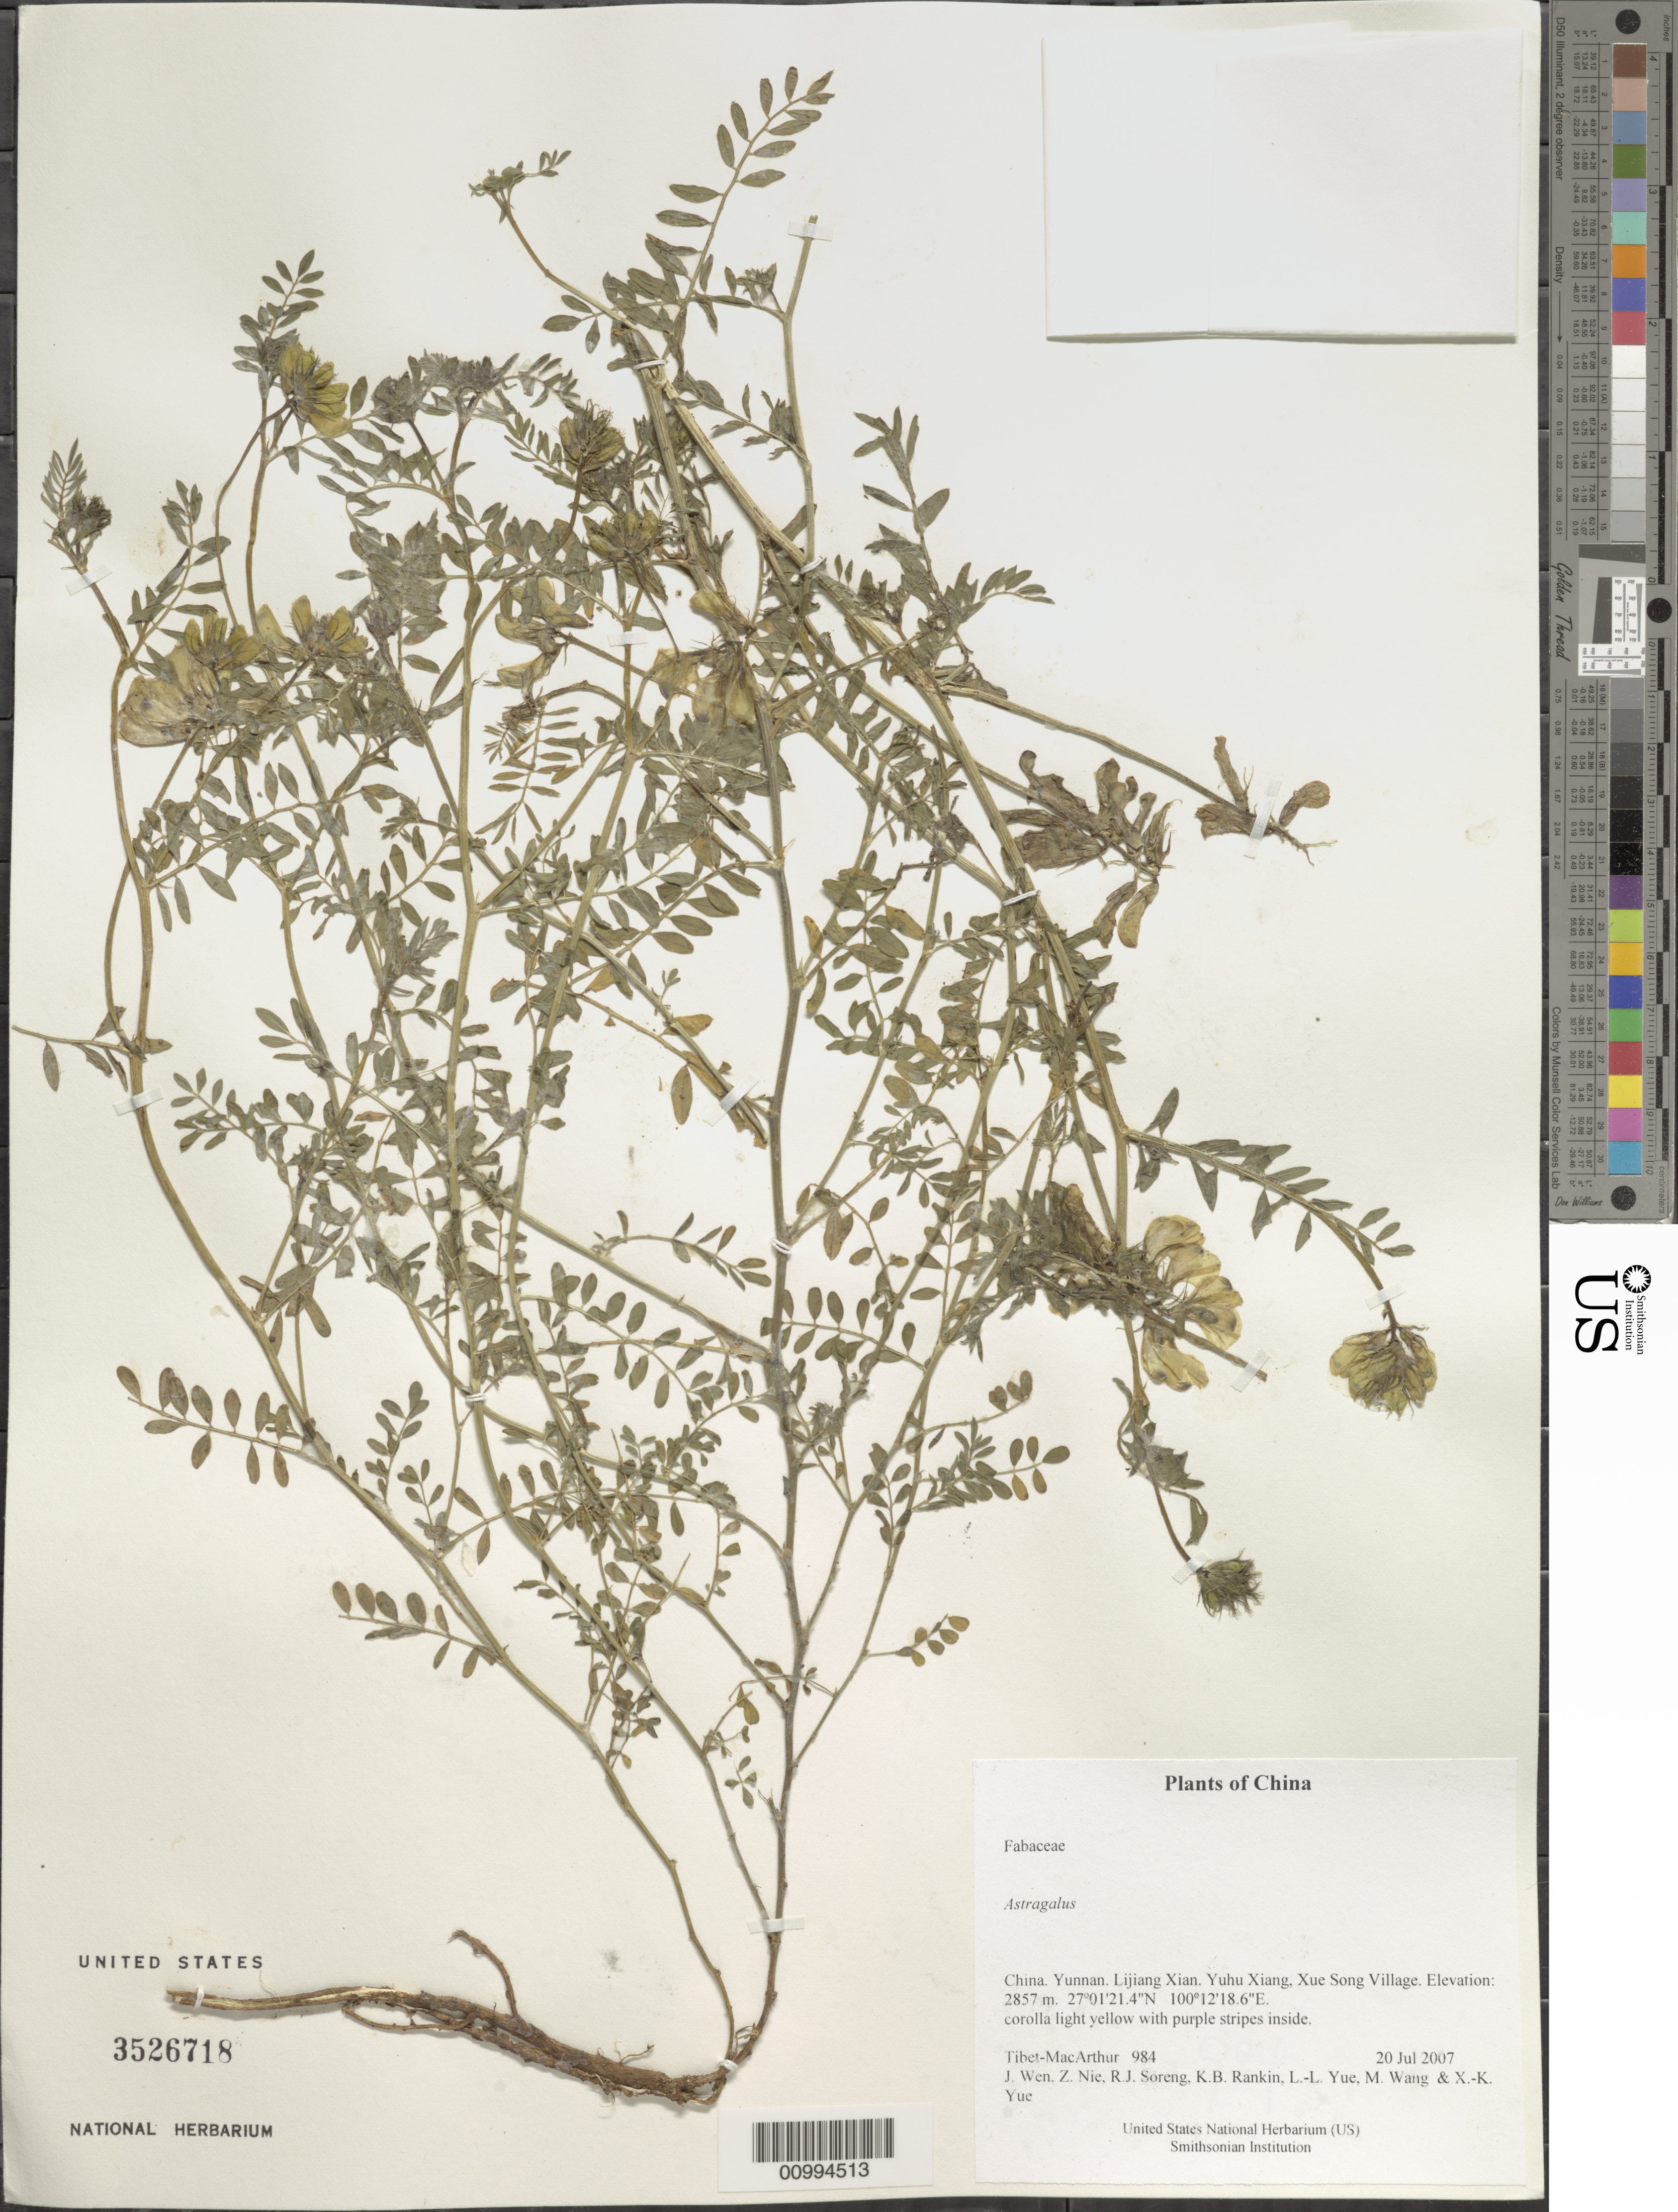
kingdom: Plantae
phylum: Tracheophyta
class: Magnoliopsida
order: Fabales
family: Fabaceae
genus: Astragalus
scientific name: Astragalus sp.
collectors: Tibet-MacArthur, J. Wen, Z. Nie, R. J. Soreng, K. Rankin, L. Yue, M. Wang & X. Yue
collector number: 984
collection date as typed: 20 Jul 2007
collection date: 2007-07-20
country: China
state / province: Yunnan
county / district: Lijiang Xian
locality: Yuhu Xiang, Xue Song Village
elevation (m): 2857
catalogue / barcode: US 3526718